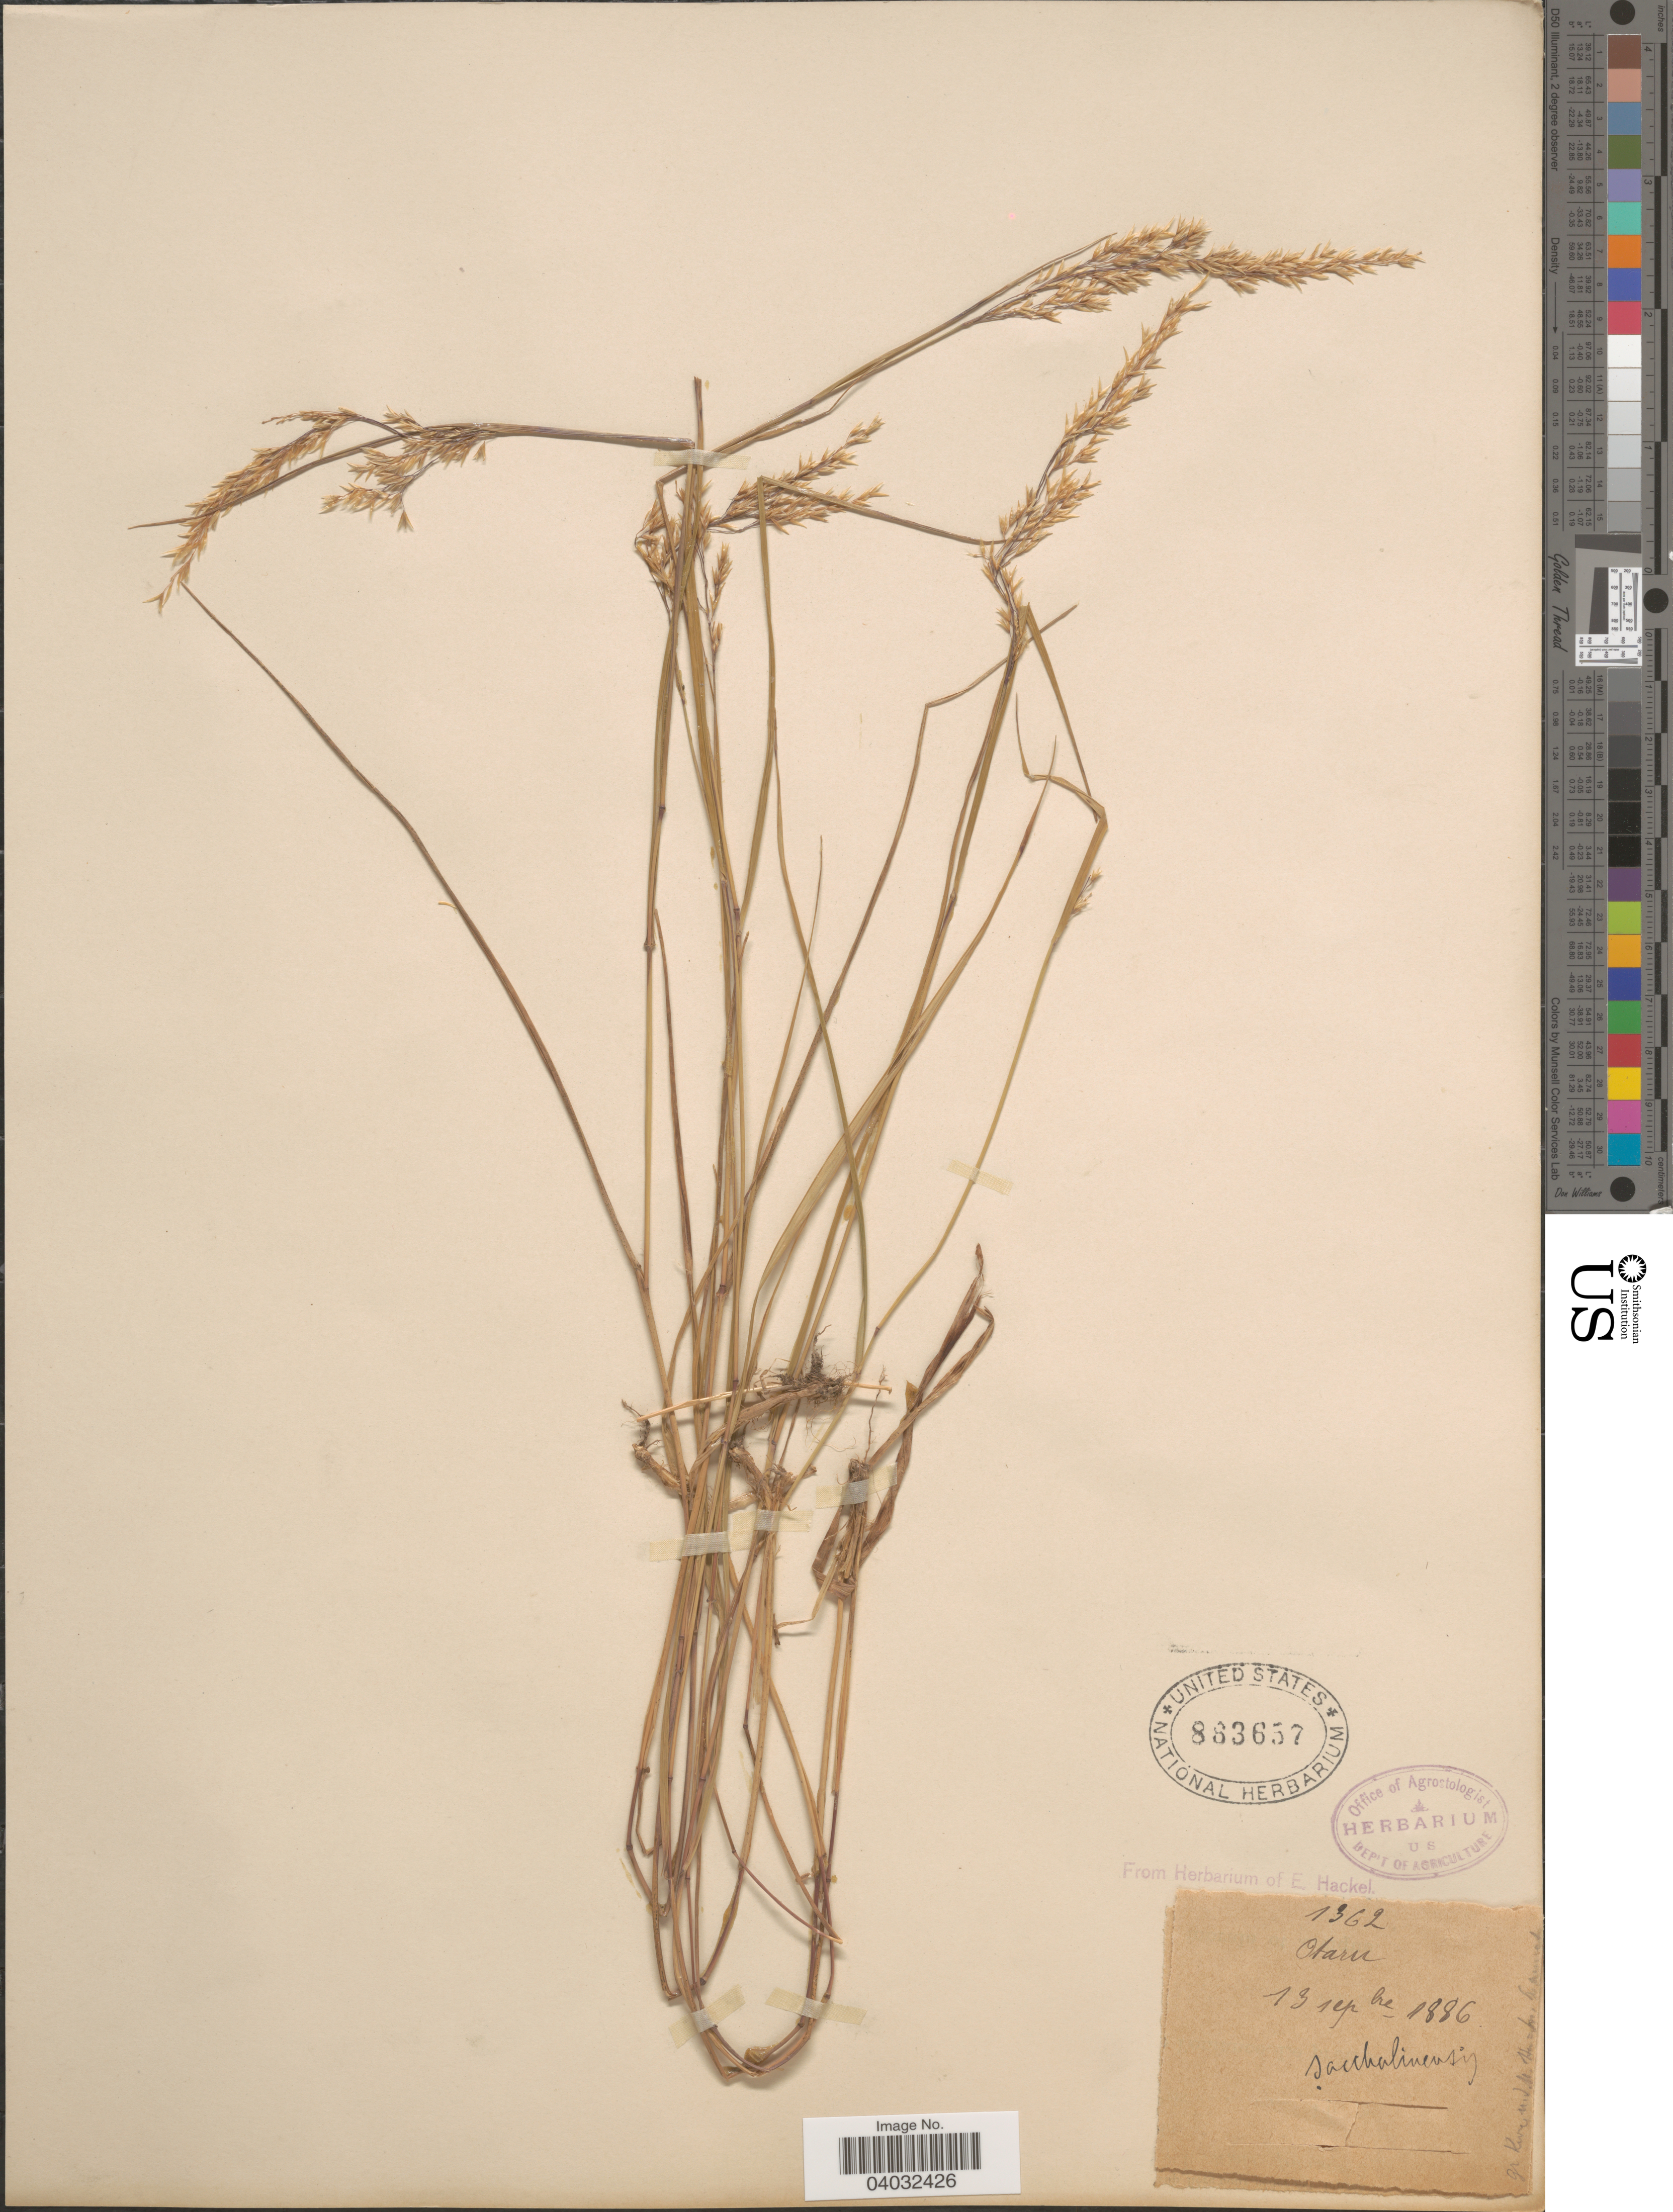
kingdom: Plantae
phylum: Tracheophyta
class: Liliopsida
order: Poales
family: Poaceae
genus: Calamagrostis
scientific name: Calamagrostis sachalinensis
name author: F. Schmidt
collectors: ex herb. E. Hackel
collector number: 1362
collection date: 1886-09-13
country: Japan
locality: Otaru.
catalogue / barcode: US 863657